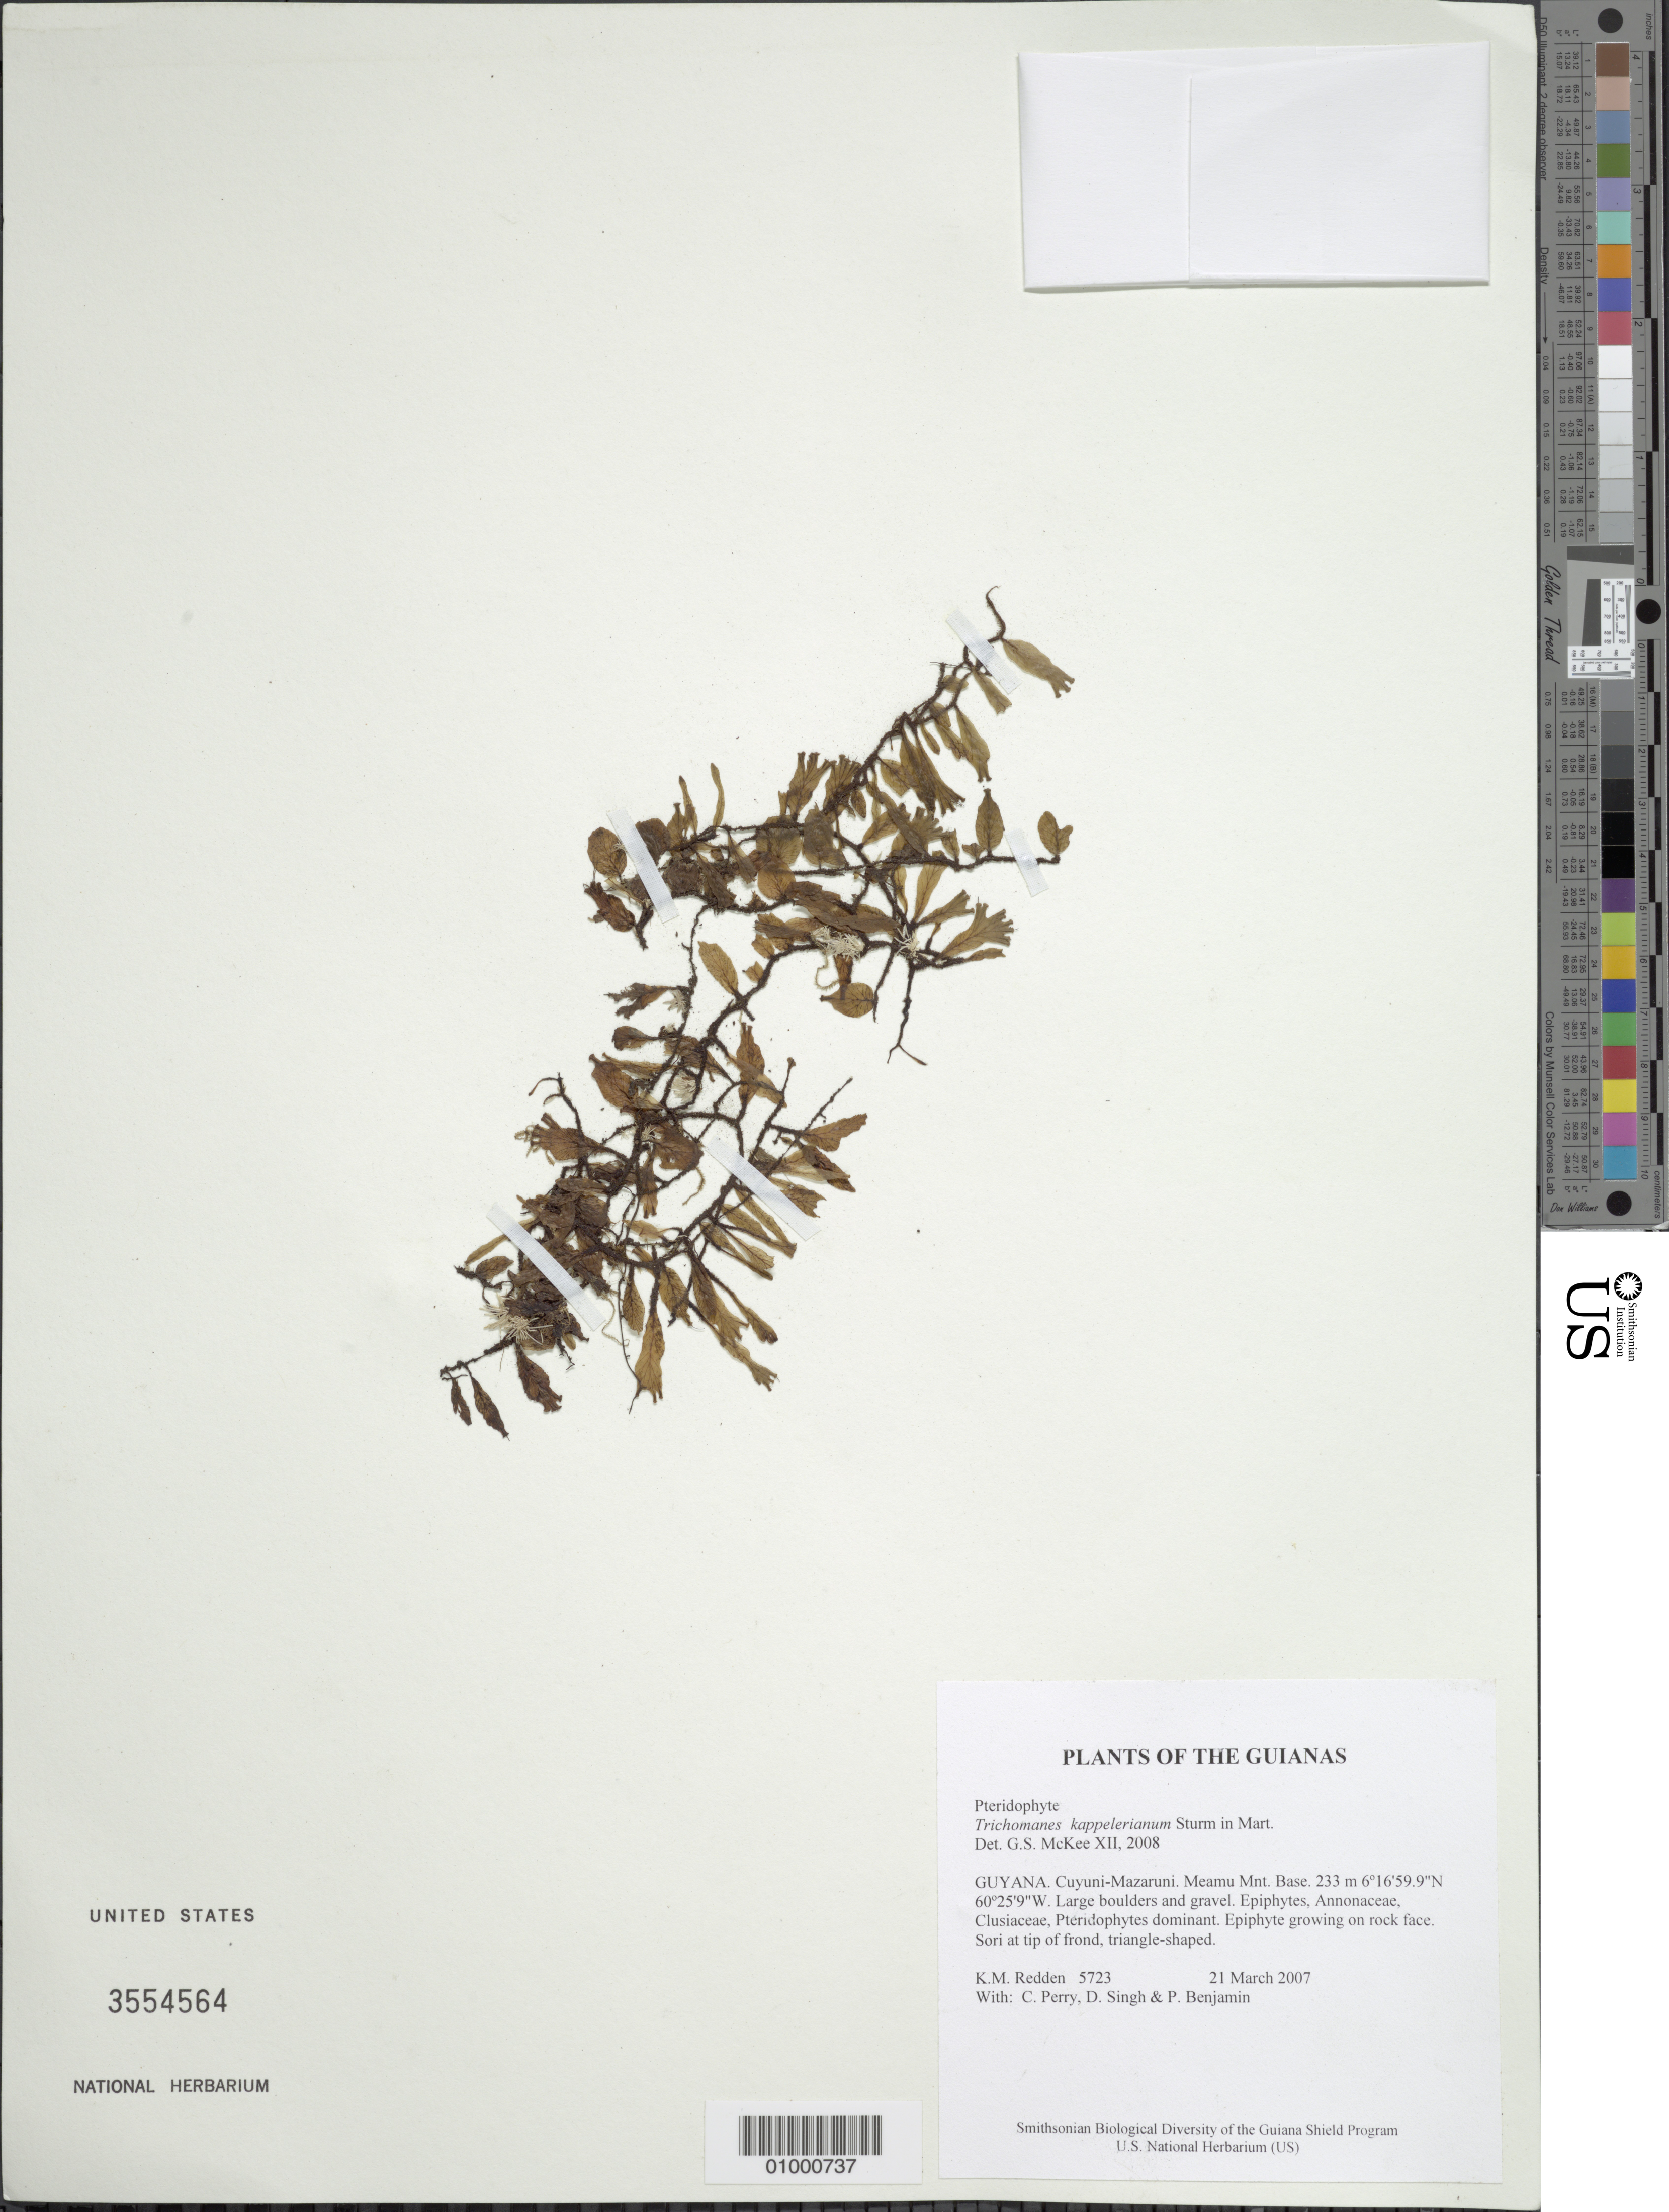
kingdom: Plantae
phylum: Tracheophyta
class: Polypodiopsida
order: Hymenophyllales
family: Hymenophyllaceae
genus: Didymoglossum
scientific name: Didymoglossum kapplerianum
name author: (Sturm) Ebihara & Dubuisson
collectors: K. M. Redden, C. Perry, D. Singh & P. Benjamin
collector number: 5723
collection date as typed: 21 March 2007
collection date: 2007-03-21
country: Guyana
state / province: Cuyuni-Mazaruni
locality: Meamu Mnt. Base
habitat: Large boulders and gravel. Epiphytes, Annonaceae, Clusiaceae, pteridophytes dominant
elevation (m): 233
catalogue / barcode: US 3554564